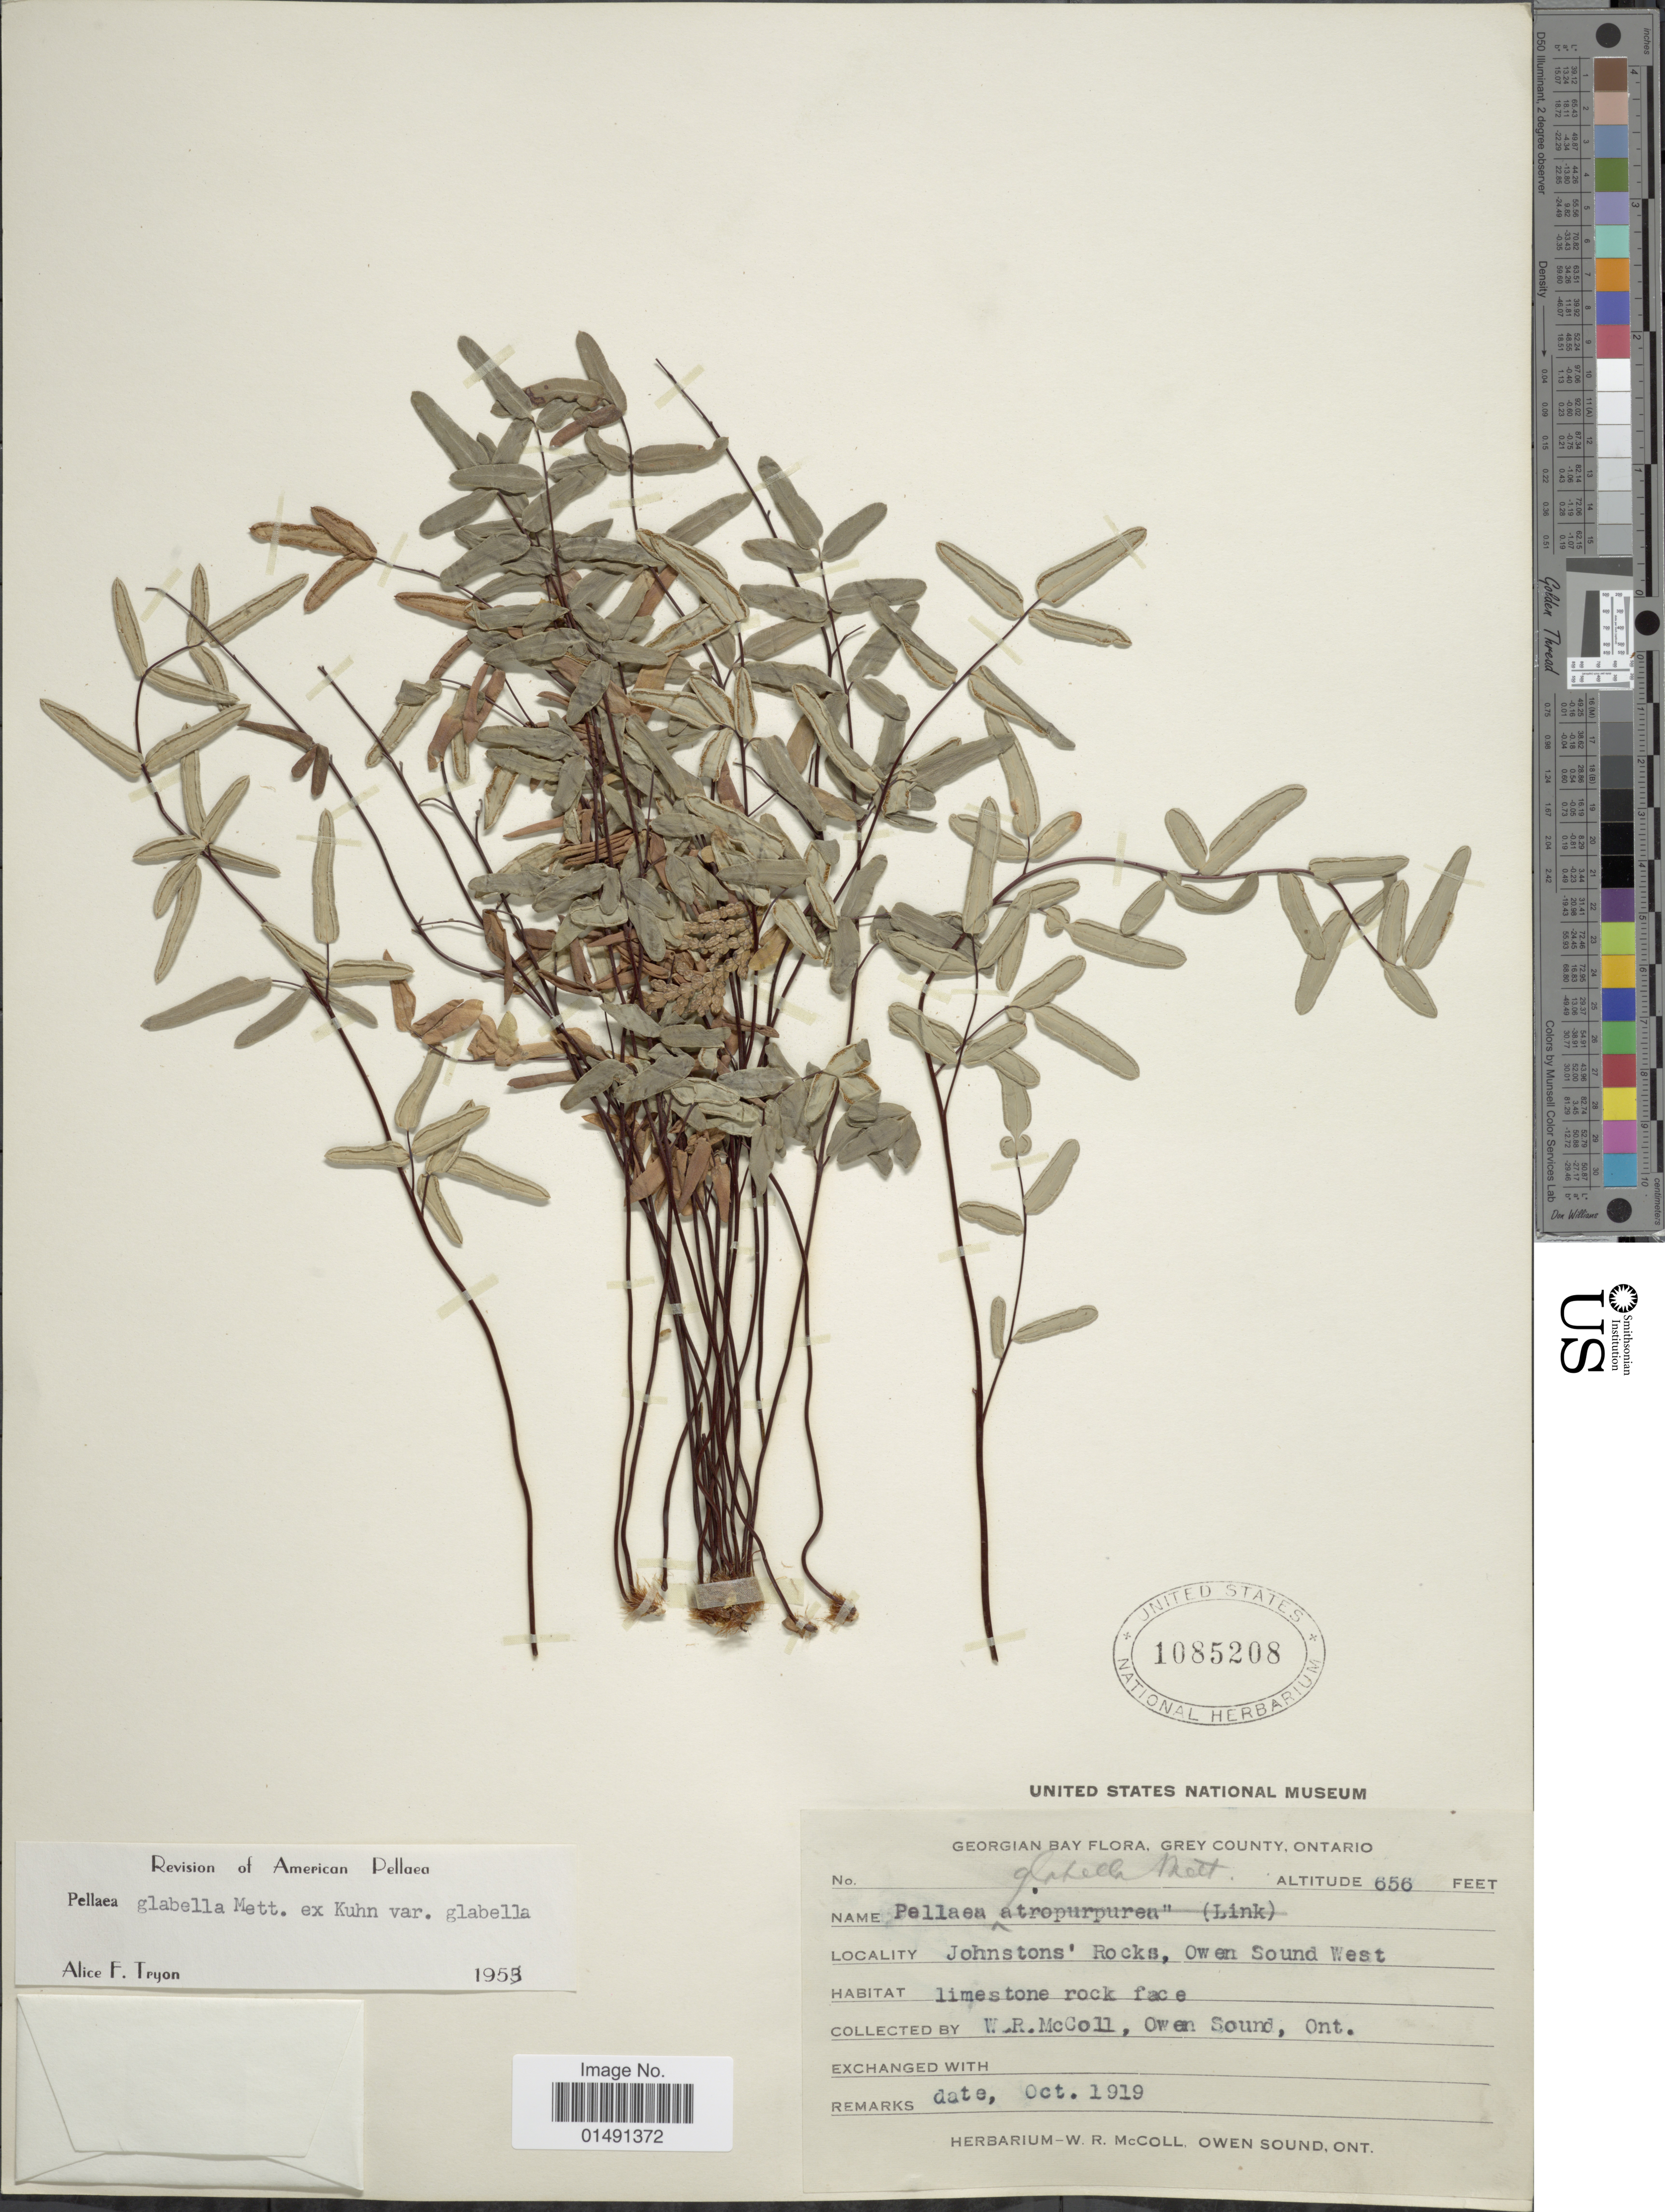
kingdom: Plantae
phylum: Tracheophyta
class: Polypodiopsida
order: Polypodiales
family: Pteridaceae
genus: Pellaea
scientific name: Pellaea glabella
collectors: W. McColl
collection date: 1919-10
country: Canada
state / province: Ontario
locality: Georgian Bay, Grey County, Johnston's Rocks, Owen Sound West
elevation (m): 200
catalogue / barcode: US 1085208